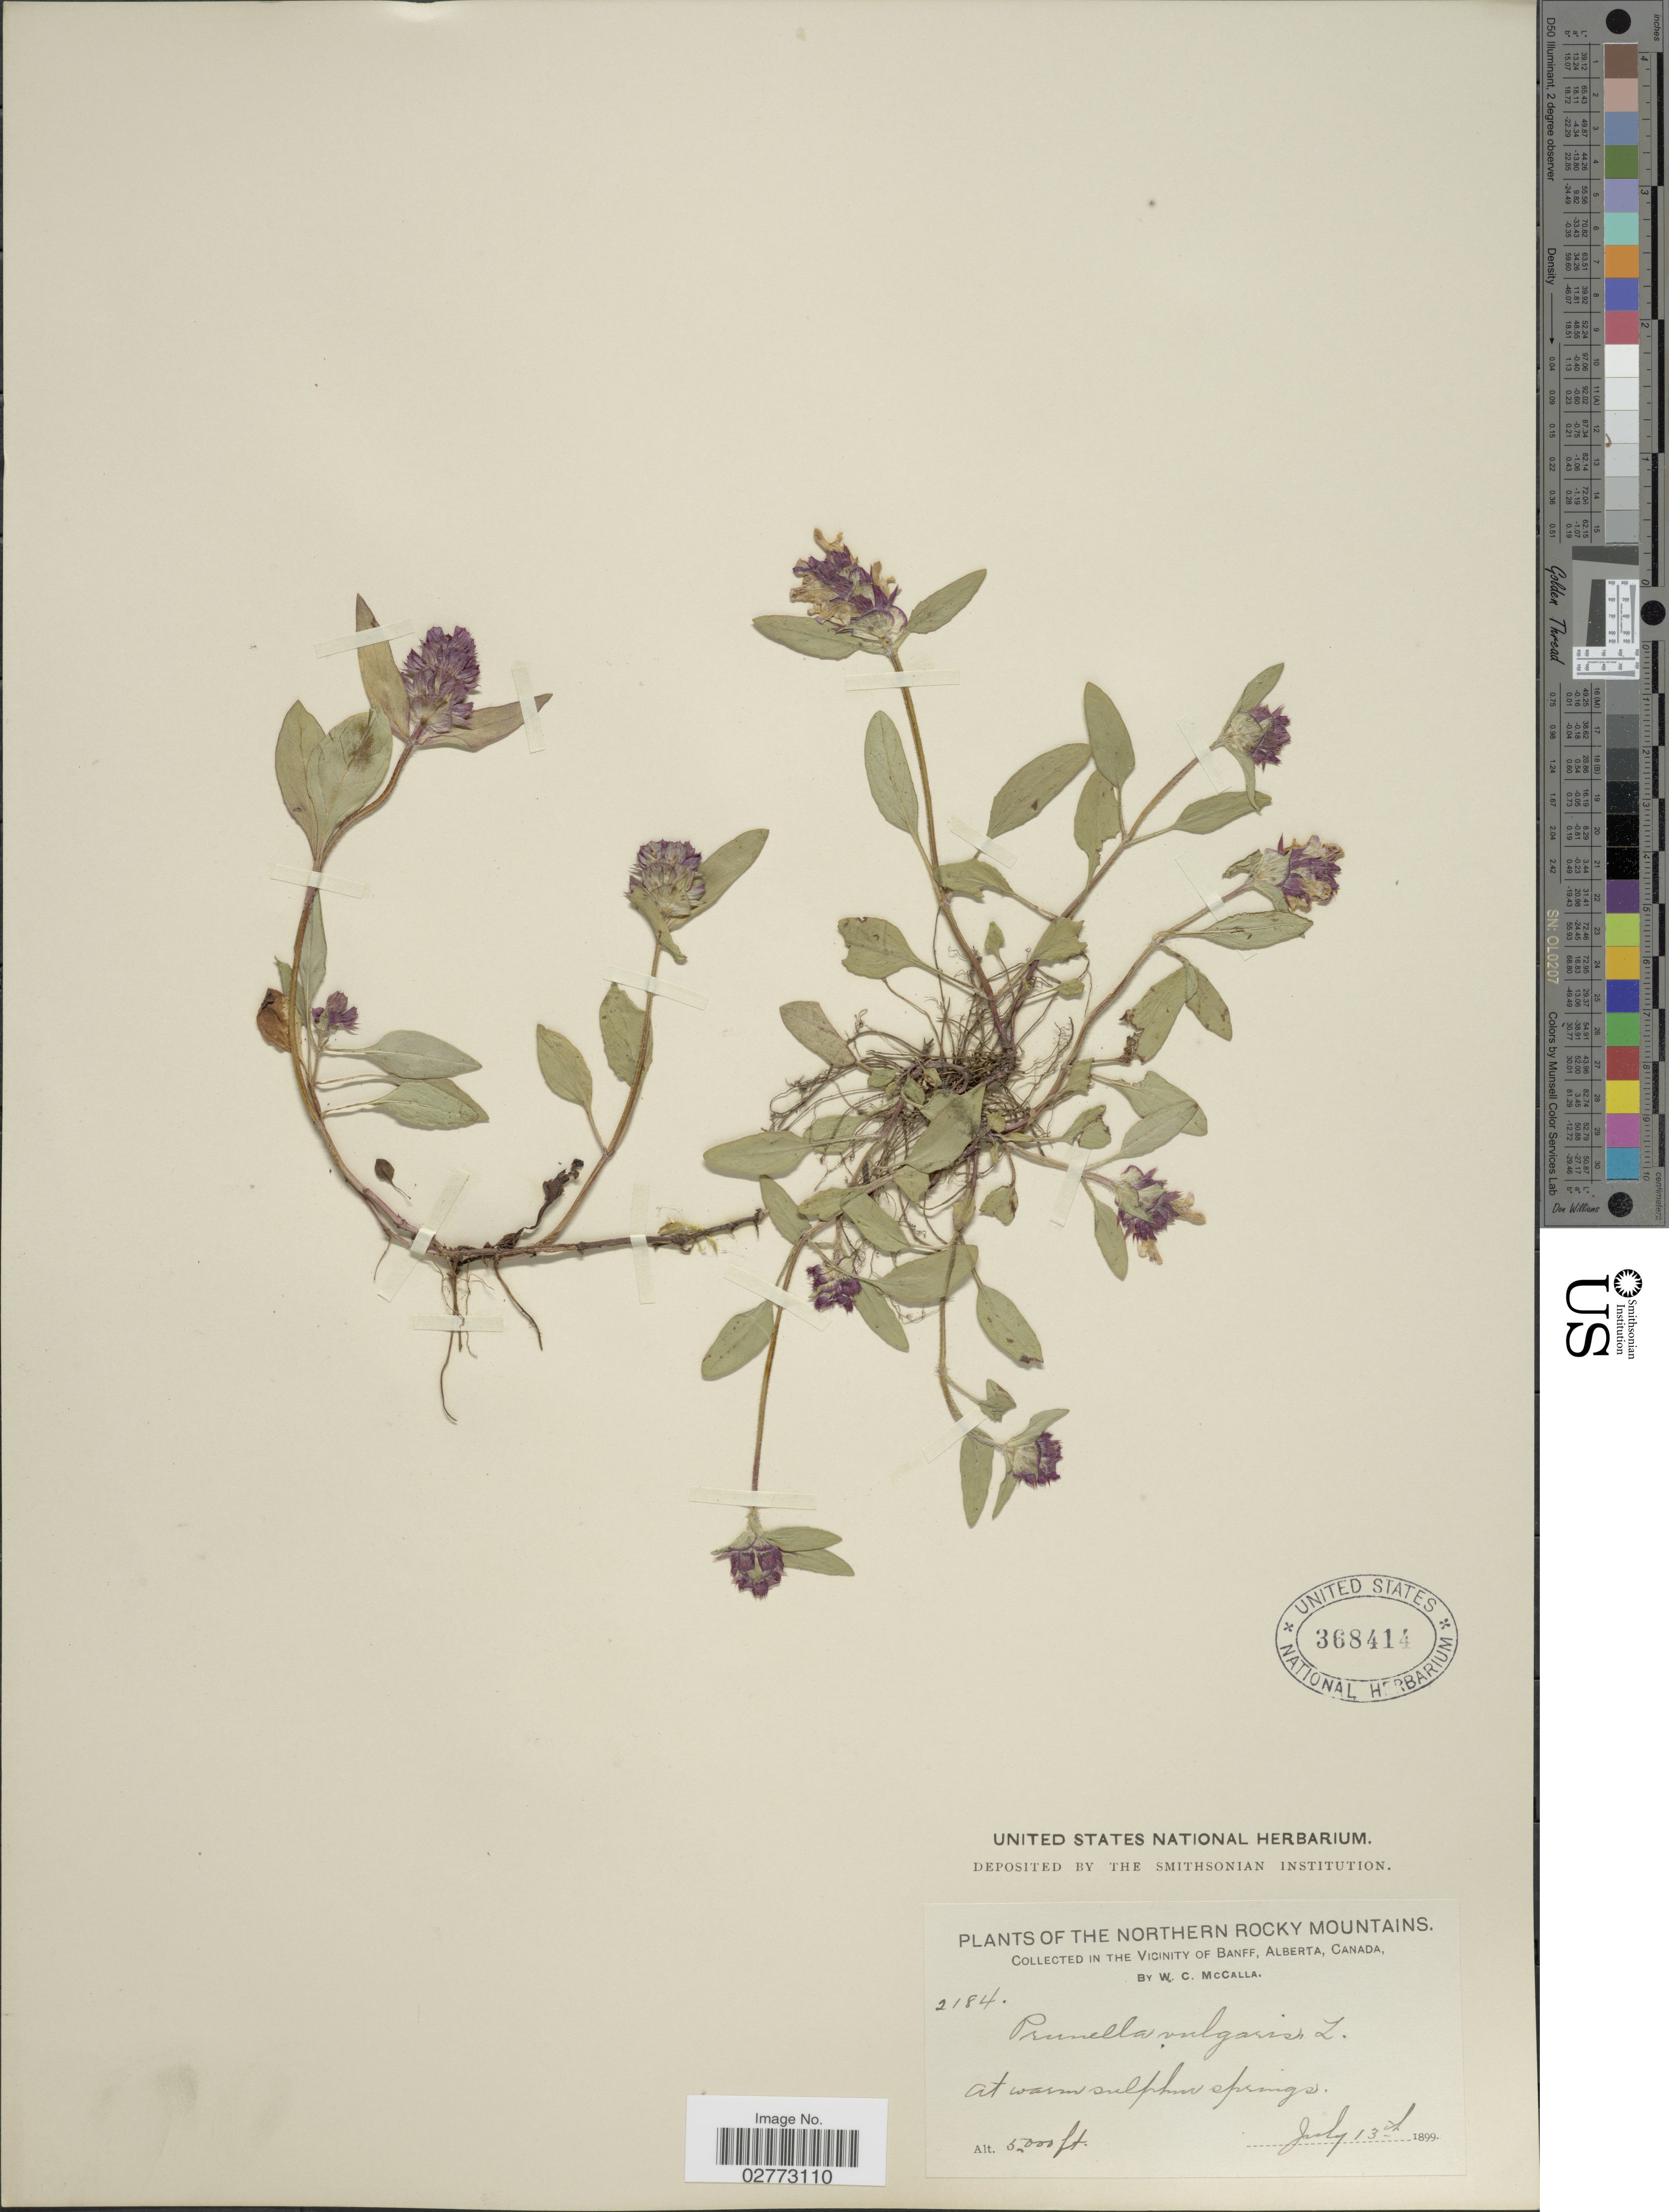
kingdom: Plantae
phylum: Tracheophyta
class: Magnoliopsida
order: Lamiales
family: Lamiaceae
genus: Prunella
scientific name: Prunella vulgaris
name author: L.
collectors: W. McCalla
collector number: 2184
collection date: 1899-07-13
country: Canada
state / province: Alberta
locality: Northern Rocky Mountains, Vicinity of Banff, at warm sulphur springs.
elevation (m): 1524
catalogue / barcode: US 368414